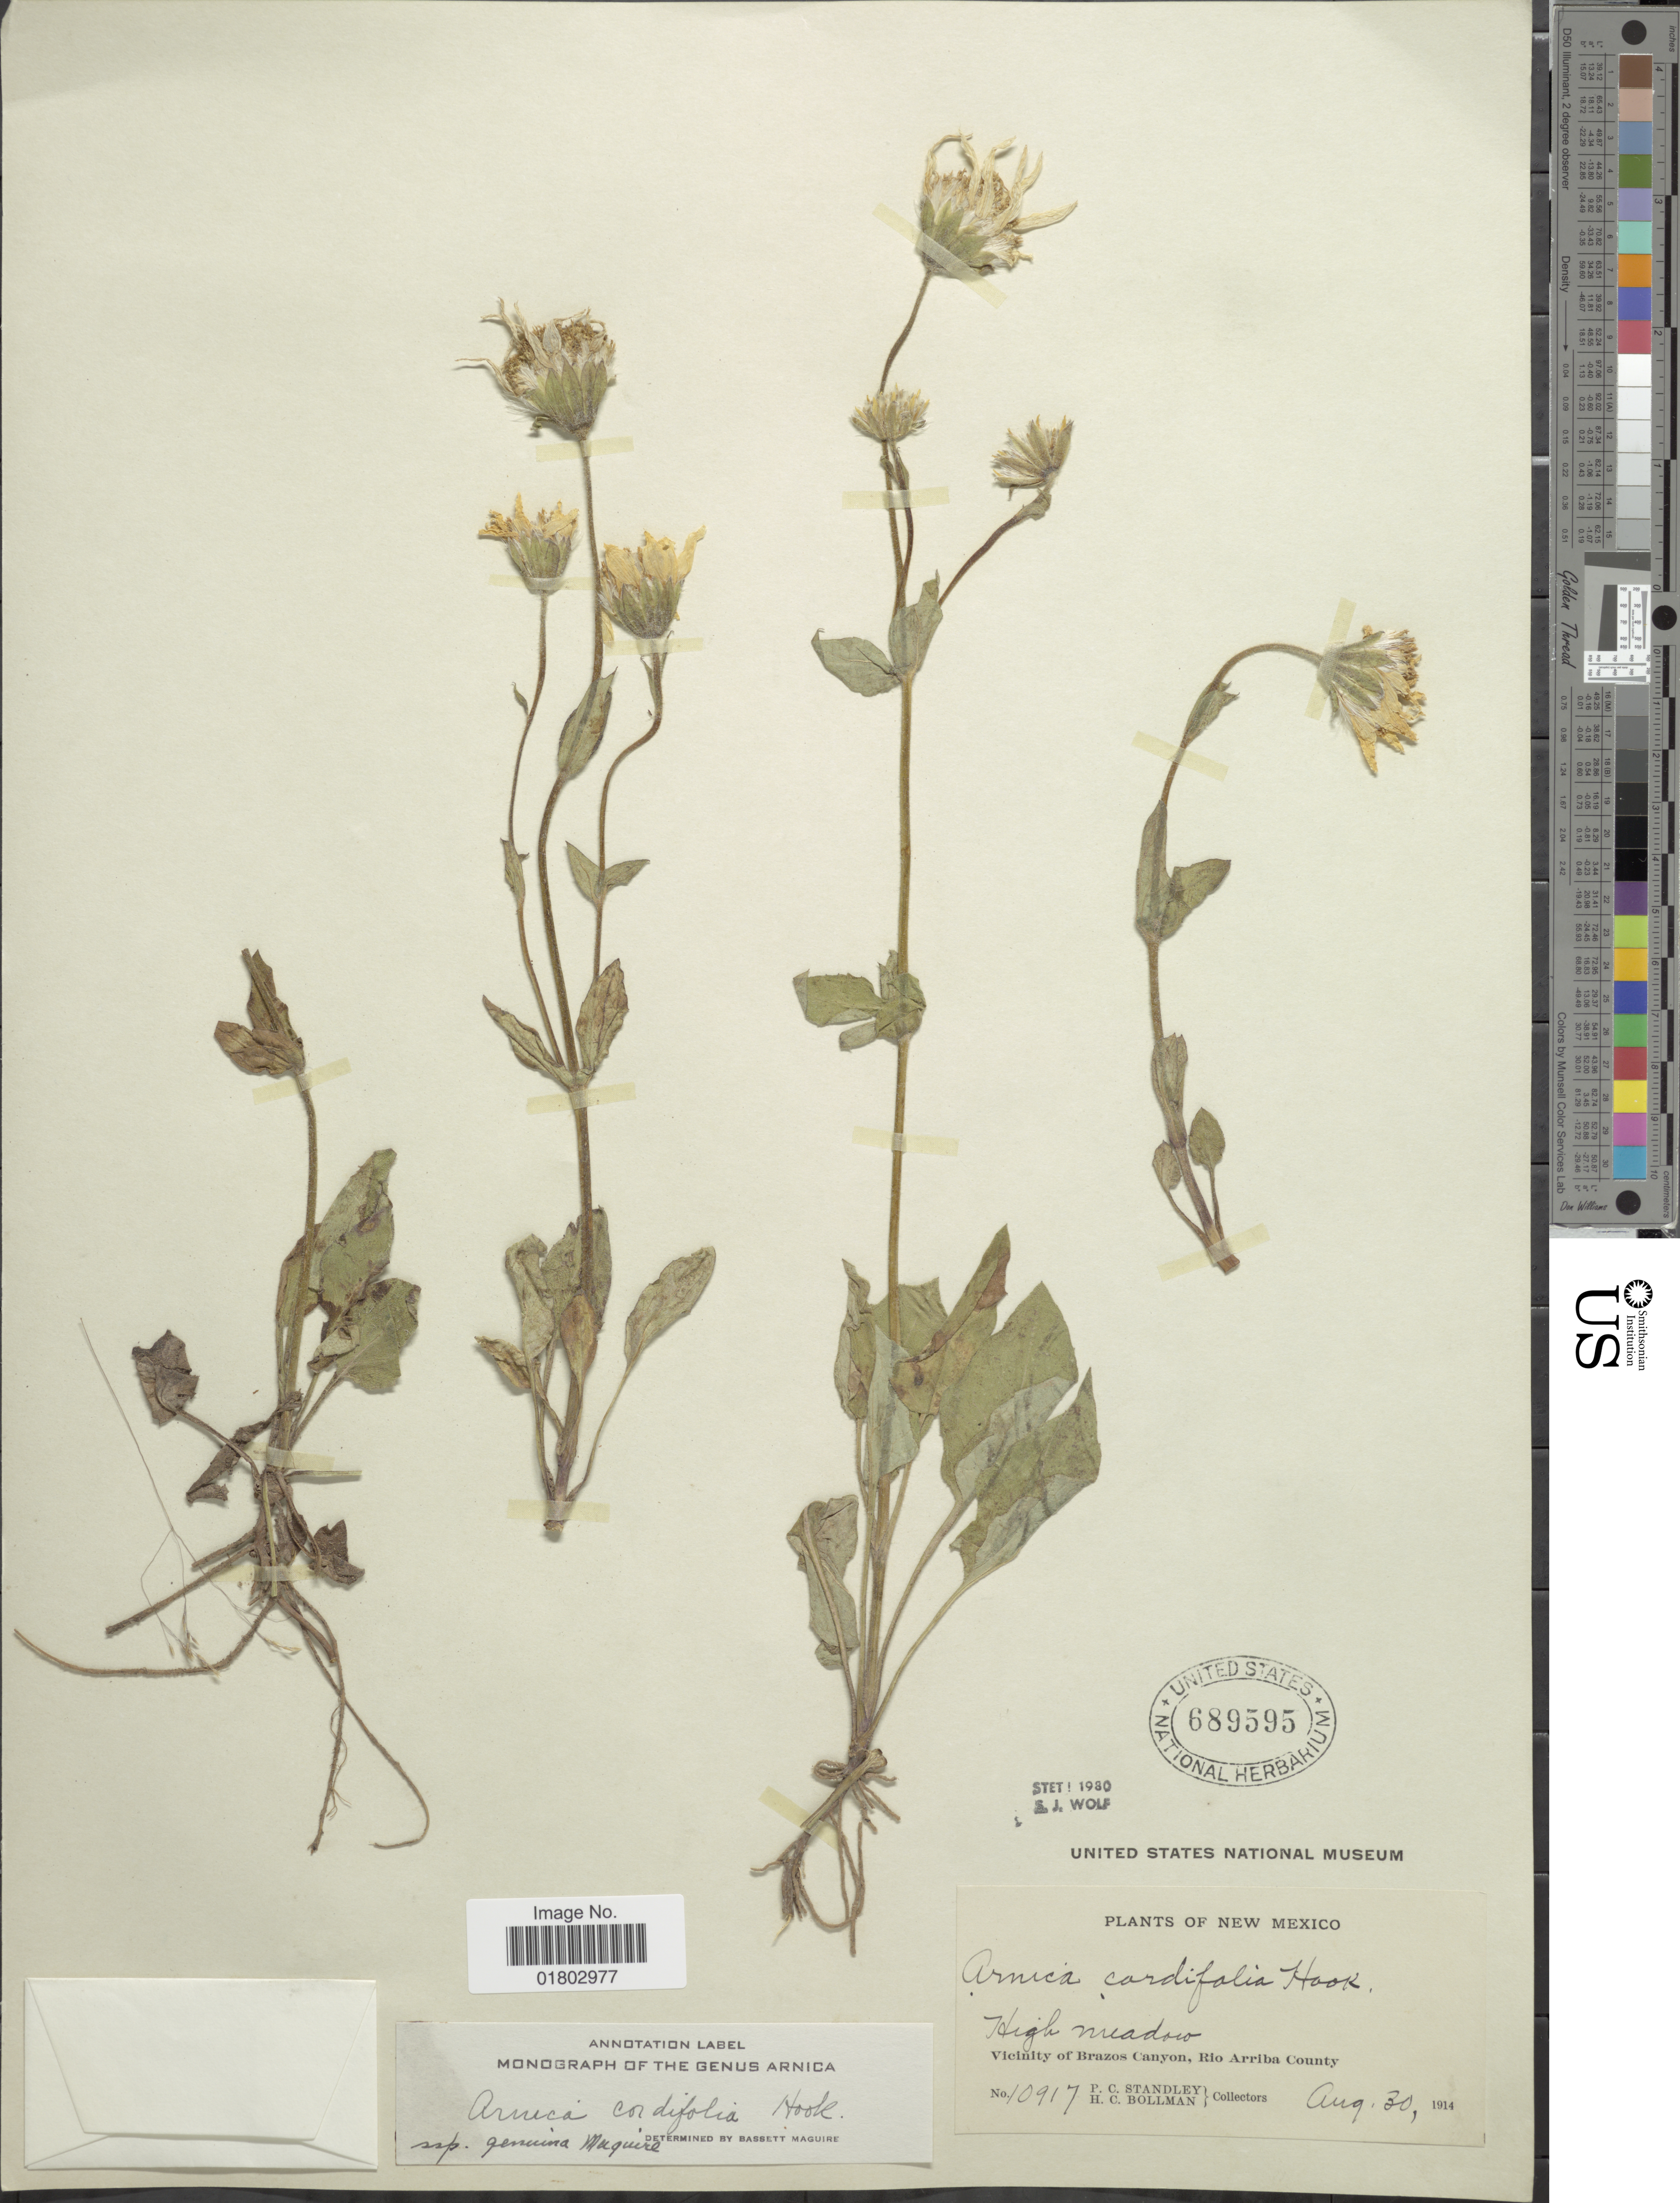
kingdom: Plantae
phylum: Tracheophyta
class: Magnoliopsida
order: Asterales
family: Asteraceae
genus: Arnica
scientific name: Arnica cordifolia subsp. genuina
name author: Maguire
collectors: P. C. Standley & H. C. Bollman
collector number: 10917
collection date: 1914-08-30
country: United States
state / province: New Mexico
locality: High meadow, Vicinity of Brazos Canyon, Rio Arriba County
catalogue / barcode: US 689595